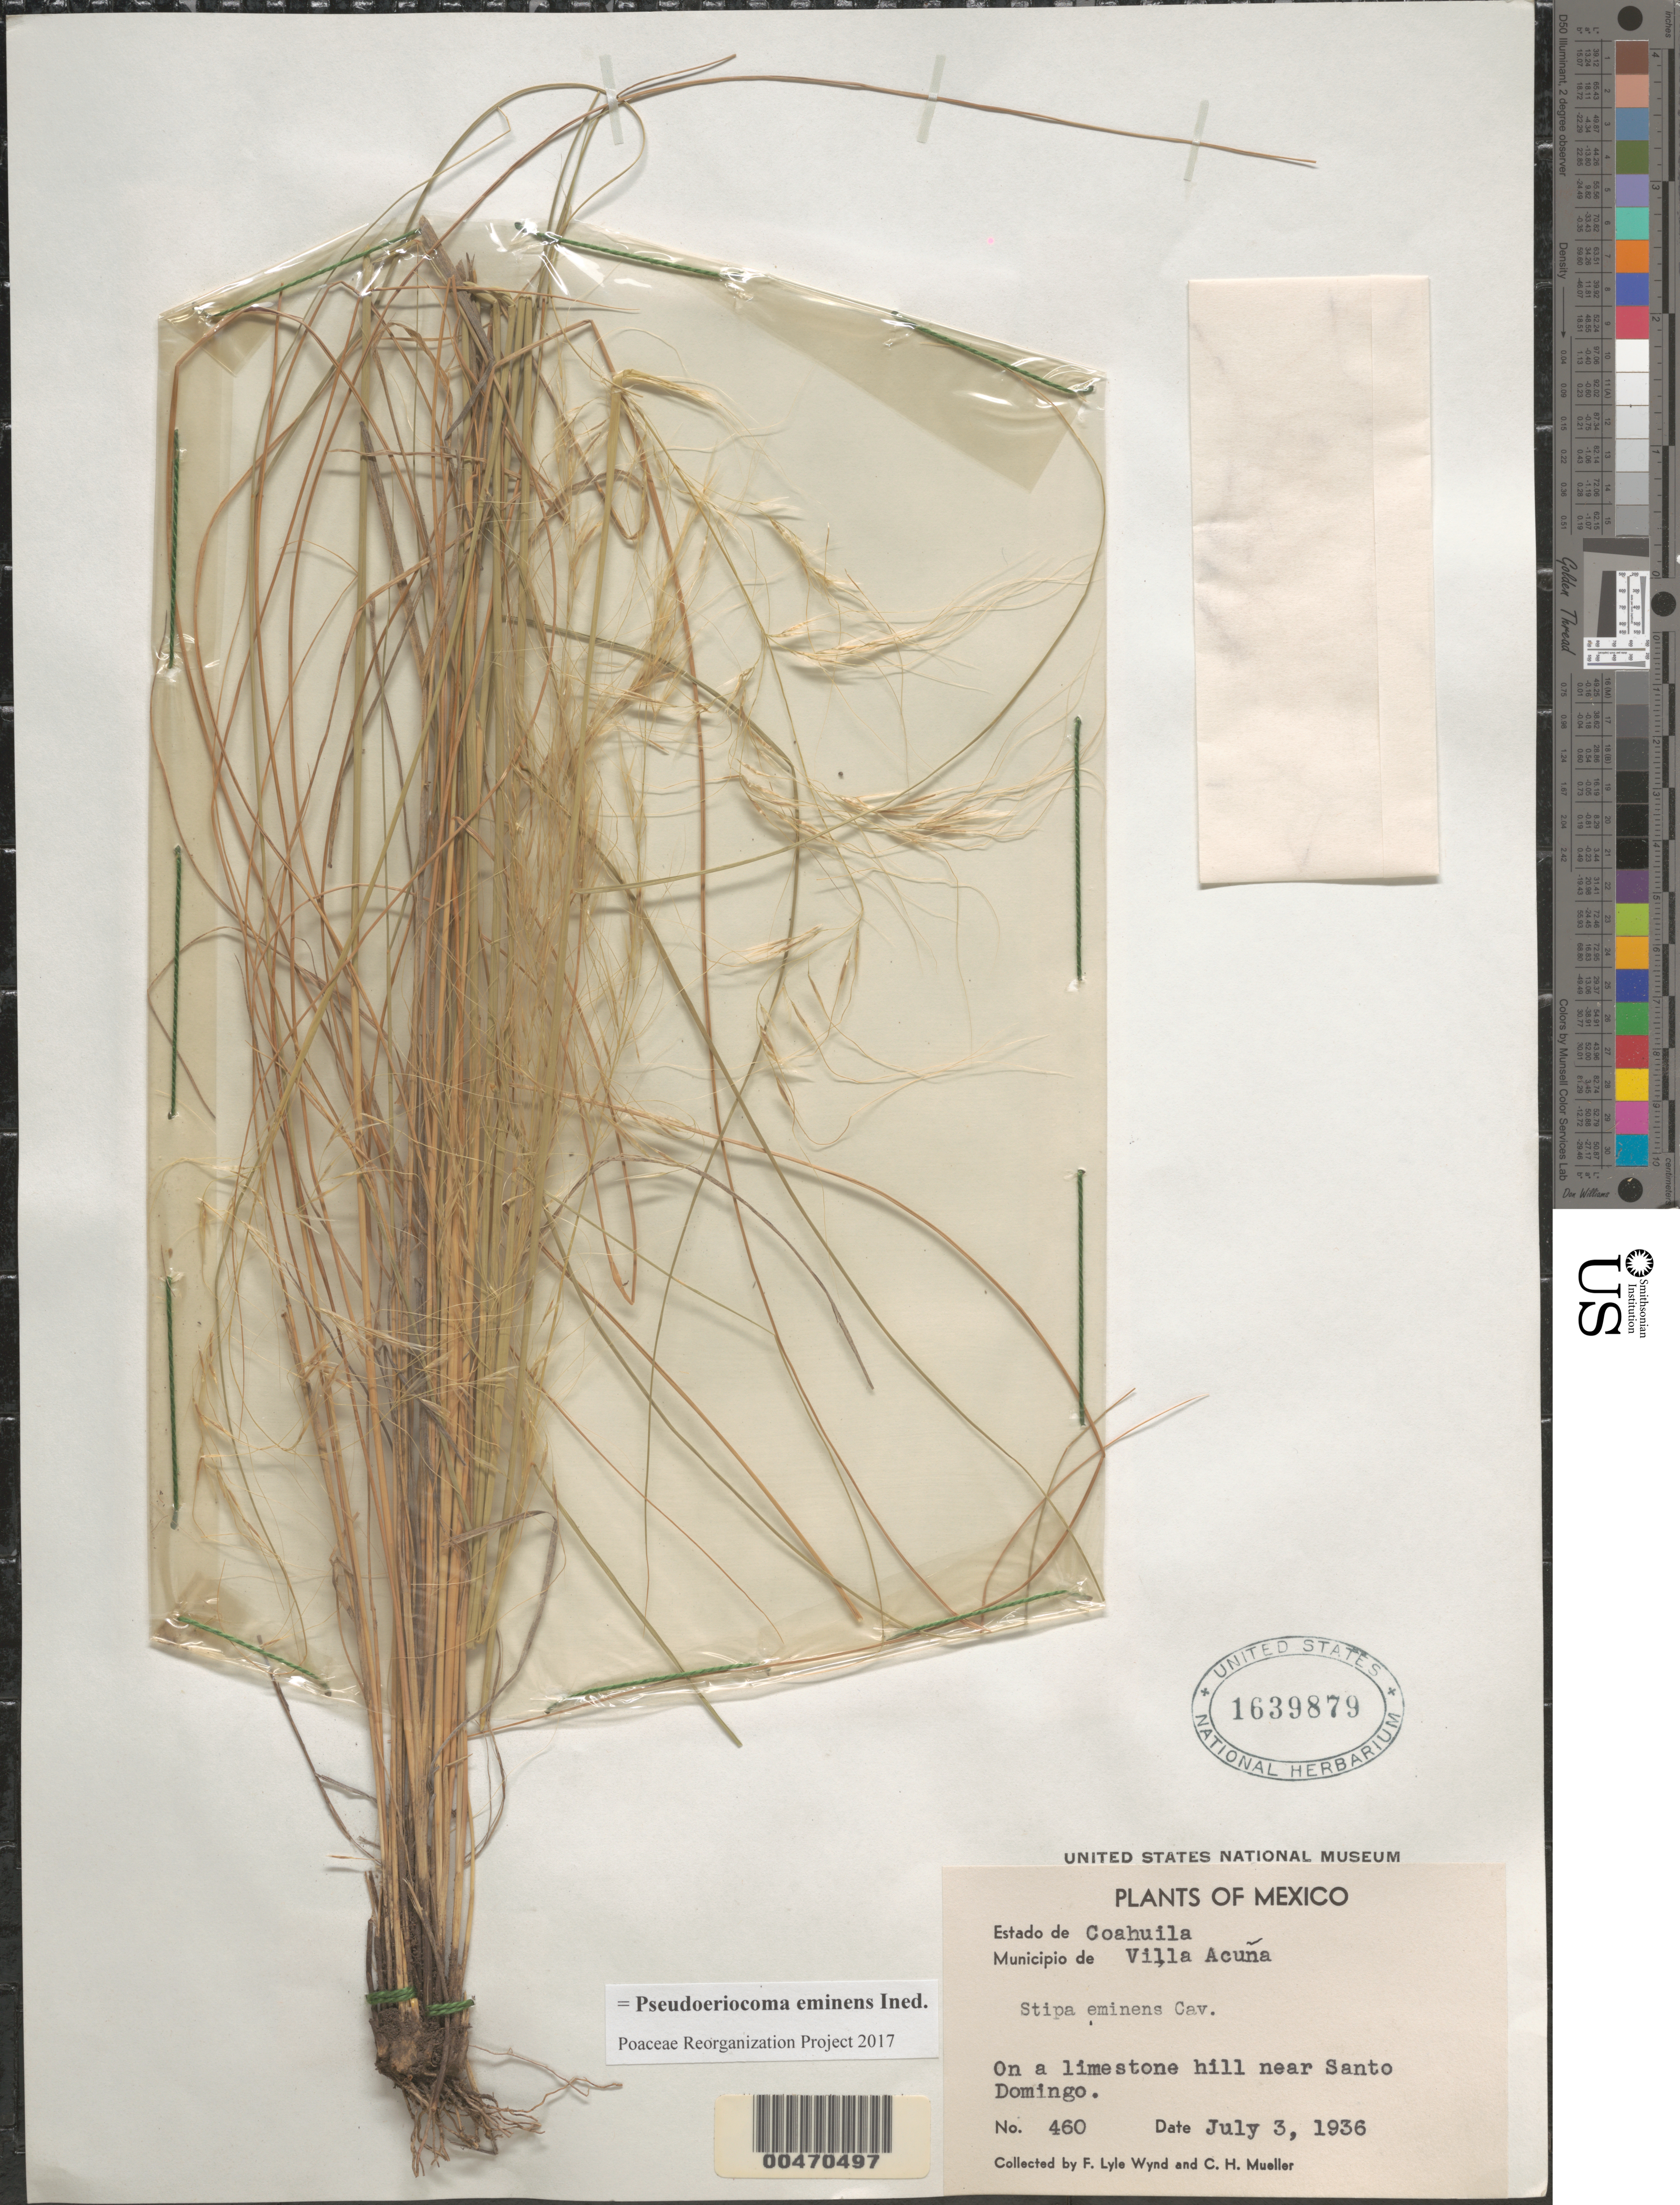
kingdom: Plantae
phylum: Tracheophyta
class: Liliopsida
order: Poales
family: Poaceae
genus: Pseudoeriocoma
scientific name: Pseudoeriocoma eminens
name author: (Cav.) Romasch.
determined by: Poaceae Reorganization Project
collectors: F. L. Wynd & C. H. Muller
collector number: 460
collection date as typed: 3 Jul 1936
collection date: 1936-07-03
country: Mexico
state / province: Coahuila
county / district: Acuña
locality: Near Santo Domingo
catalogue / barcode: US 1639879